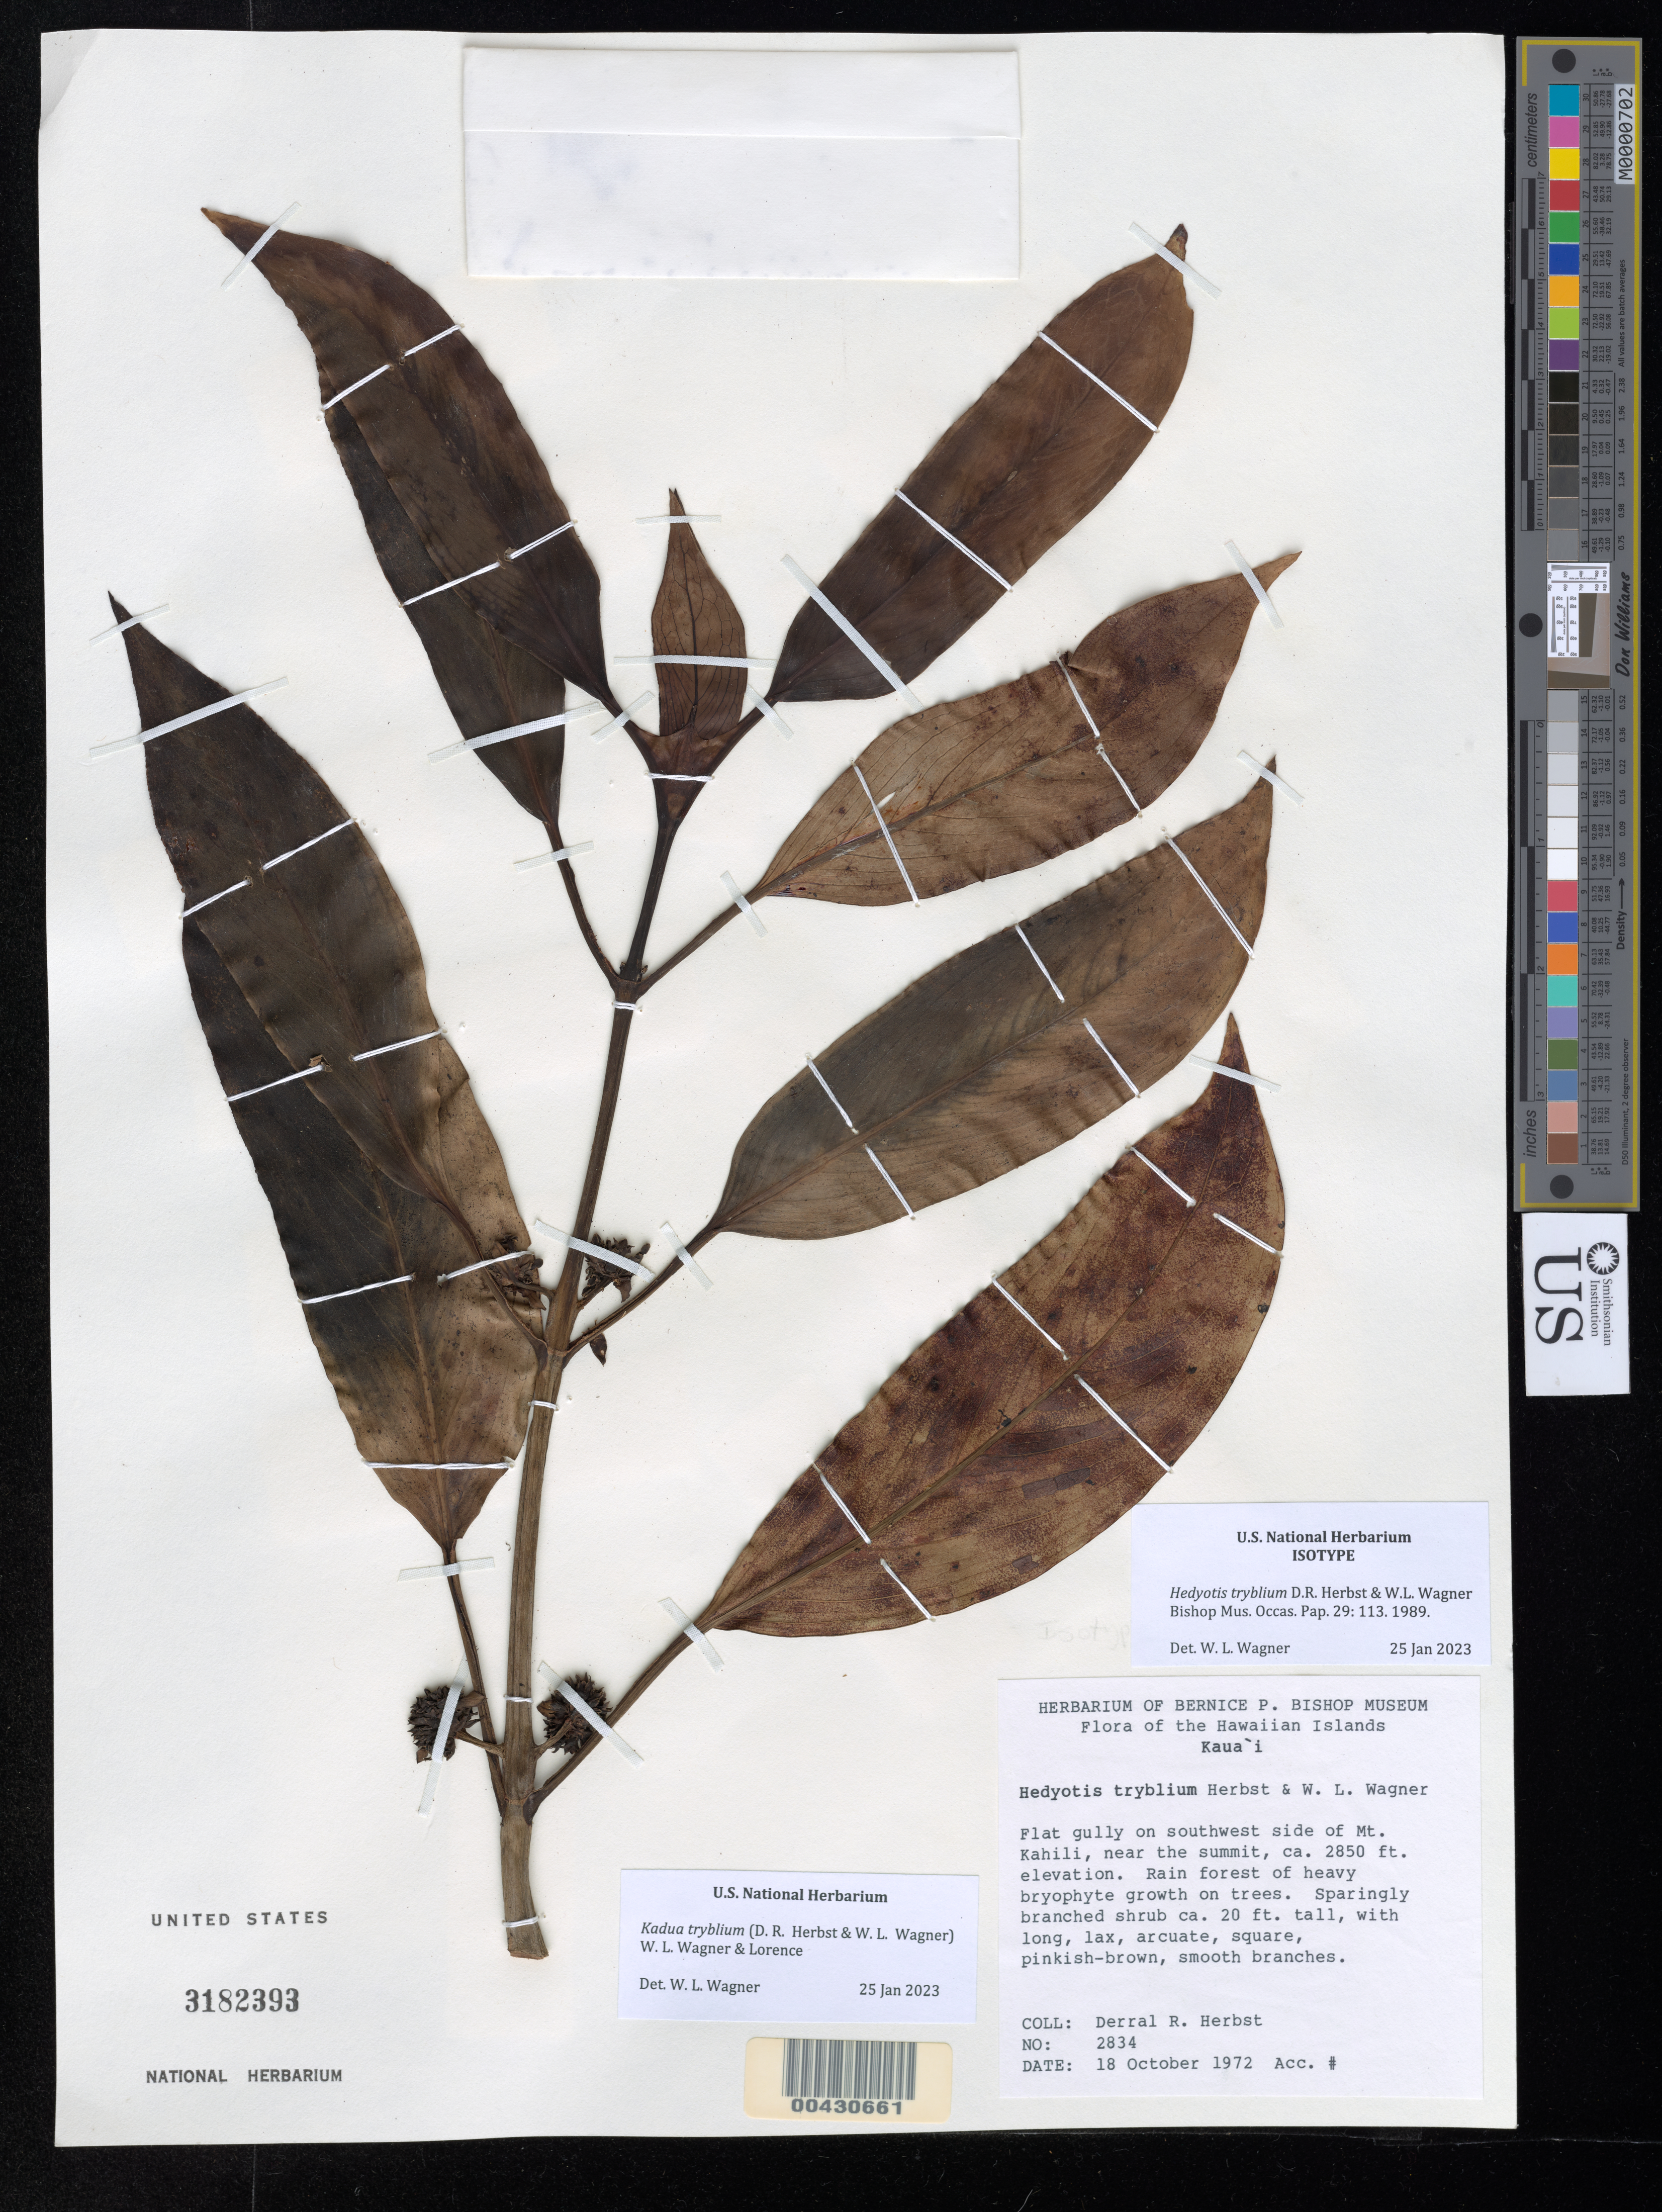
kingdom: Plantae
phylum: Tracheophyta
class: Magnoliopsida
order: Gentianales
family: Rubiaceae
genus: Hedyotis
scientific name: Hedyotis tryblium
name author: D.R. Herbst & W.L. Wagner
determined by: Wagner, W. L., (BOT), Smithsonian Institution - National Museum of Natural History (UNITED STATES)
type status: Isotype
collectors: D. R. Herbst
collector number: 2834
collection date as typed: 18 Oct 1972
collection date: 1972-10-18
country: United States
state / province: Hawaii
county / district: Kauai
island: Kaua'i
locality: Flat gully on southwest side of Mount Kahili, near the summit.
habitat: Flat gully. Rain forest of heavy bryophyte growth on trees.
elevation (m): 869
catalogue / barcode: US 3182393